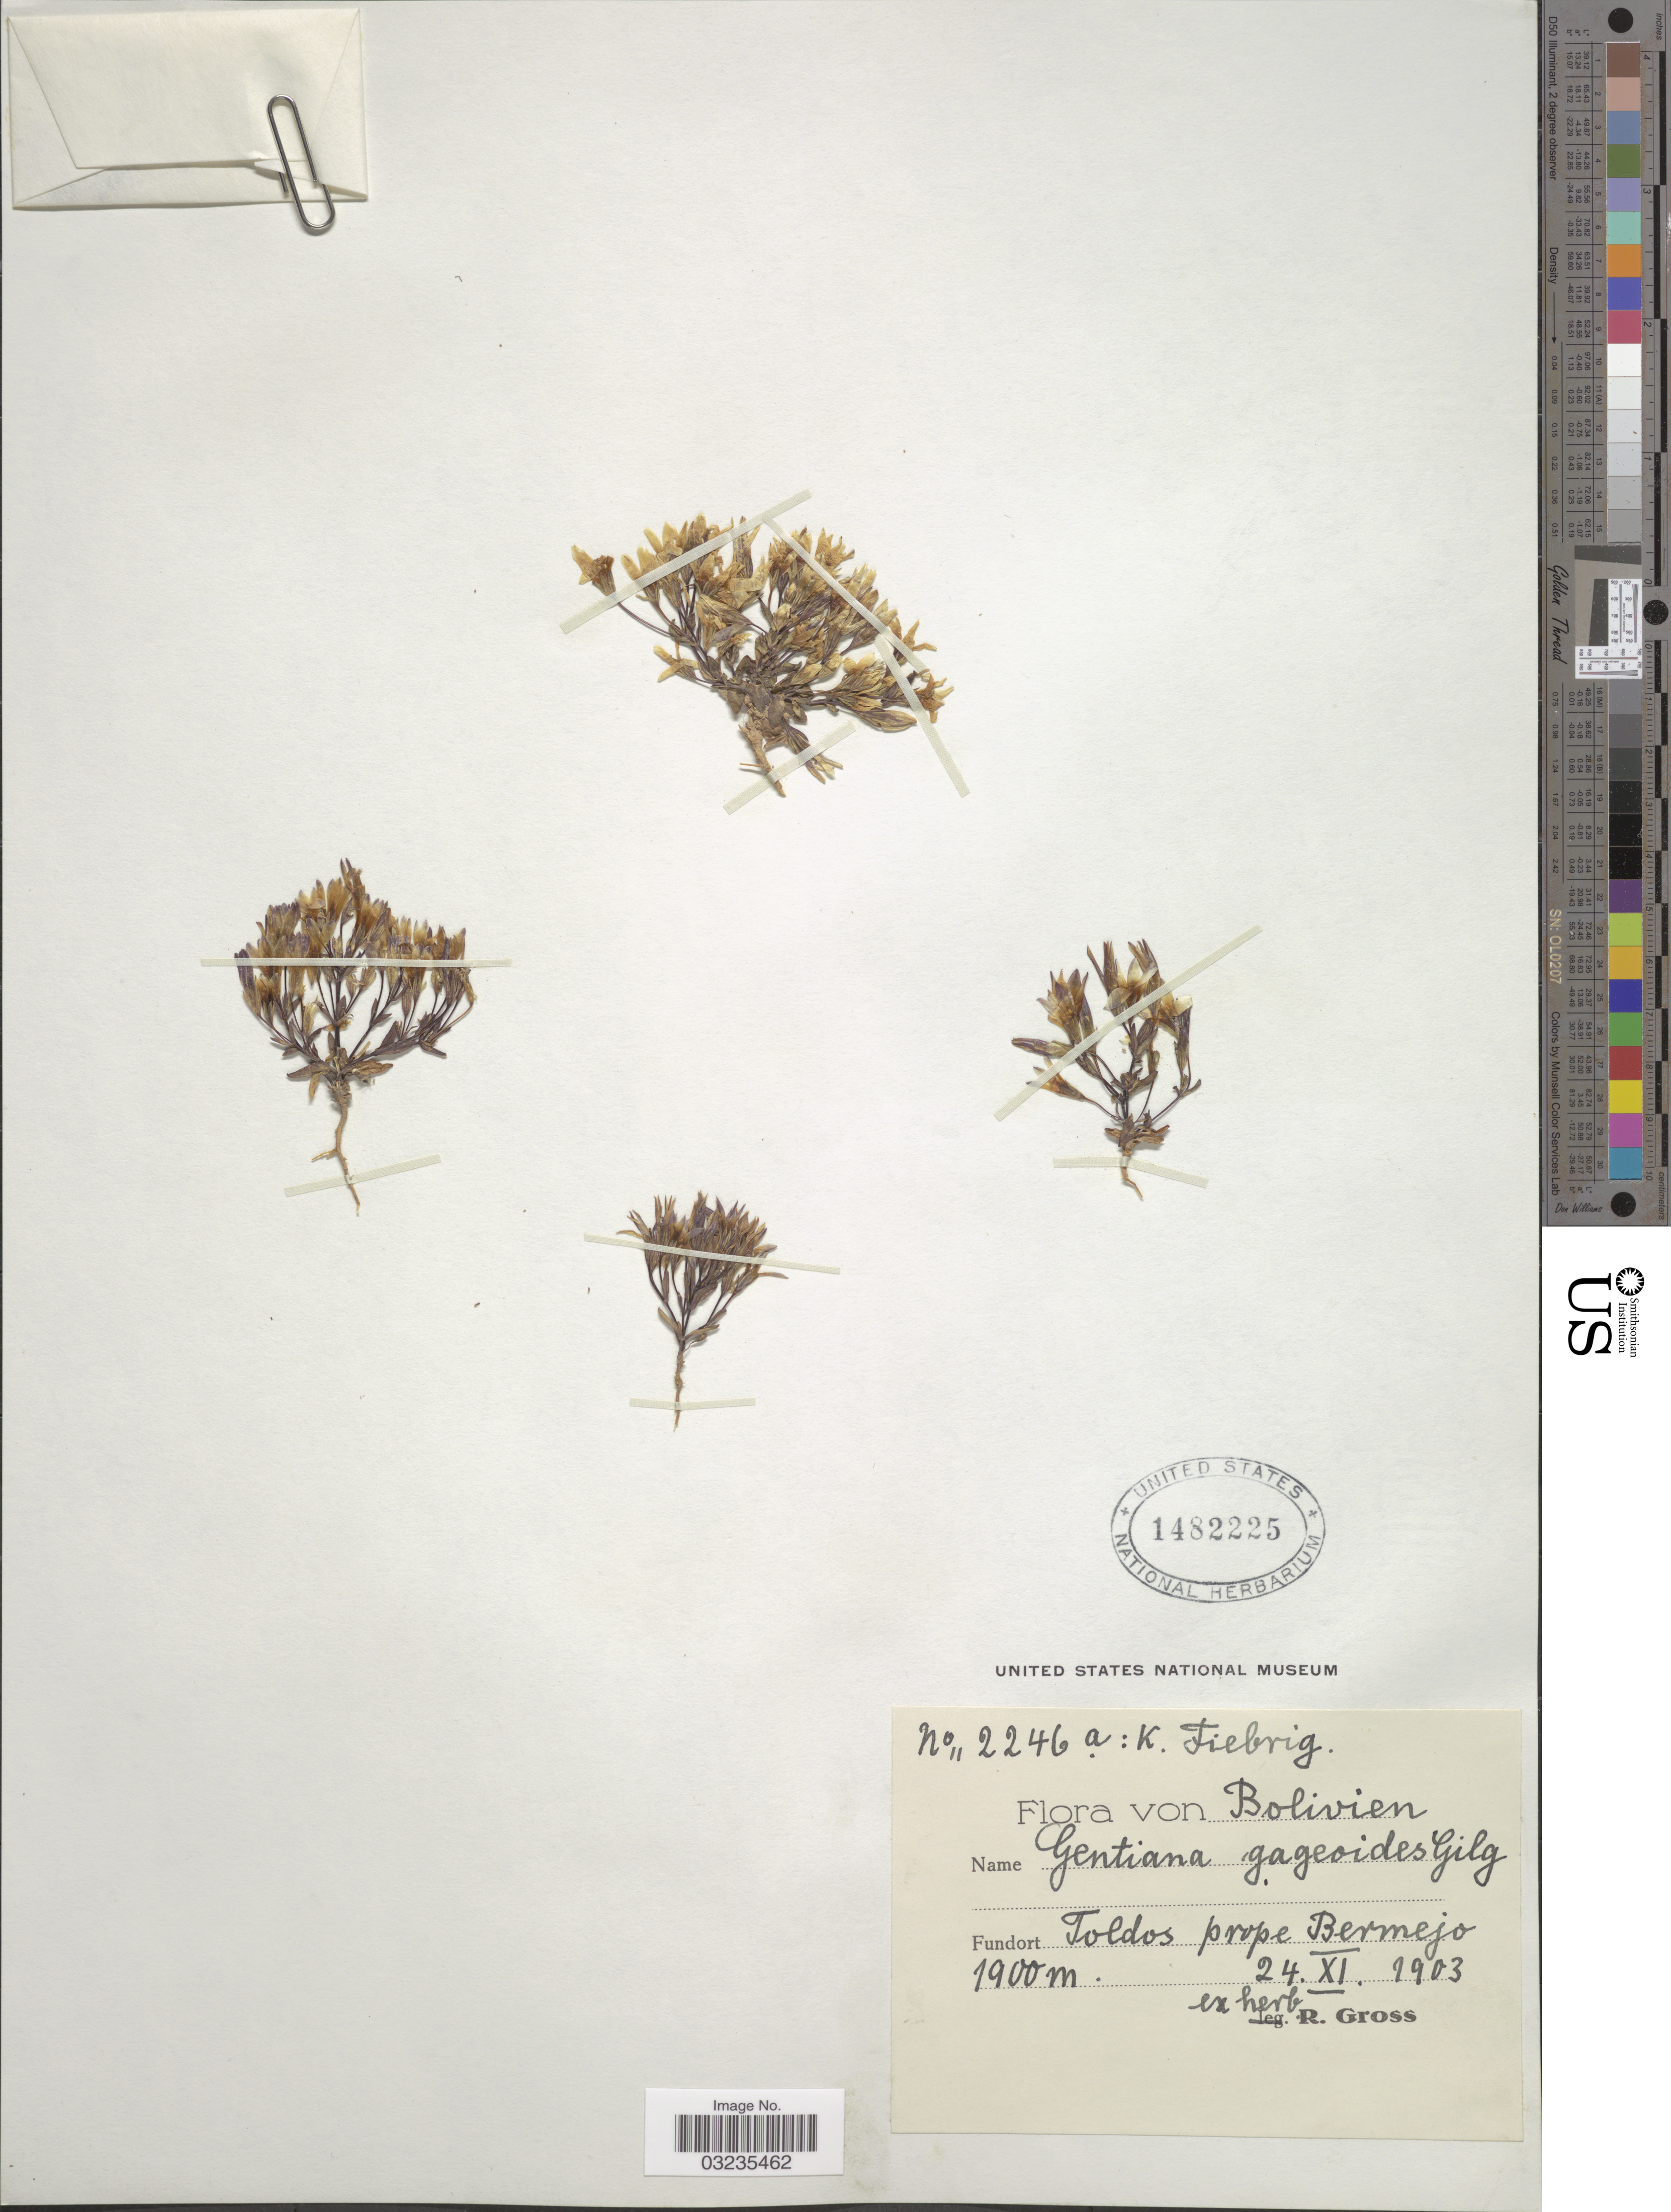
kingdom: Plantae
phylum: Tracheophyta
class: Magnoliopsida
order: Gentianales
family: Gentianaceae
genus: Gentiana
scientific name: Gentiana gageoides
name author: Gilg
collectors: K. Fiebrig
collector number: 2246a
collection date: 1903-11-24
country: Bolivia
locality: Toldos prope Bermejo.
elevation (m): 1900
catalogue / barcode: US 1482225